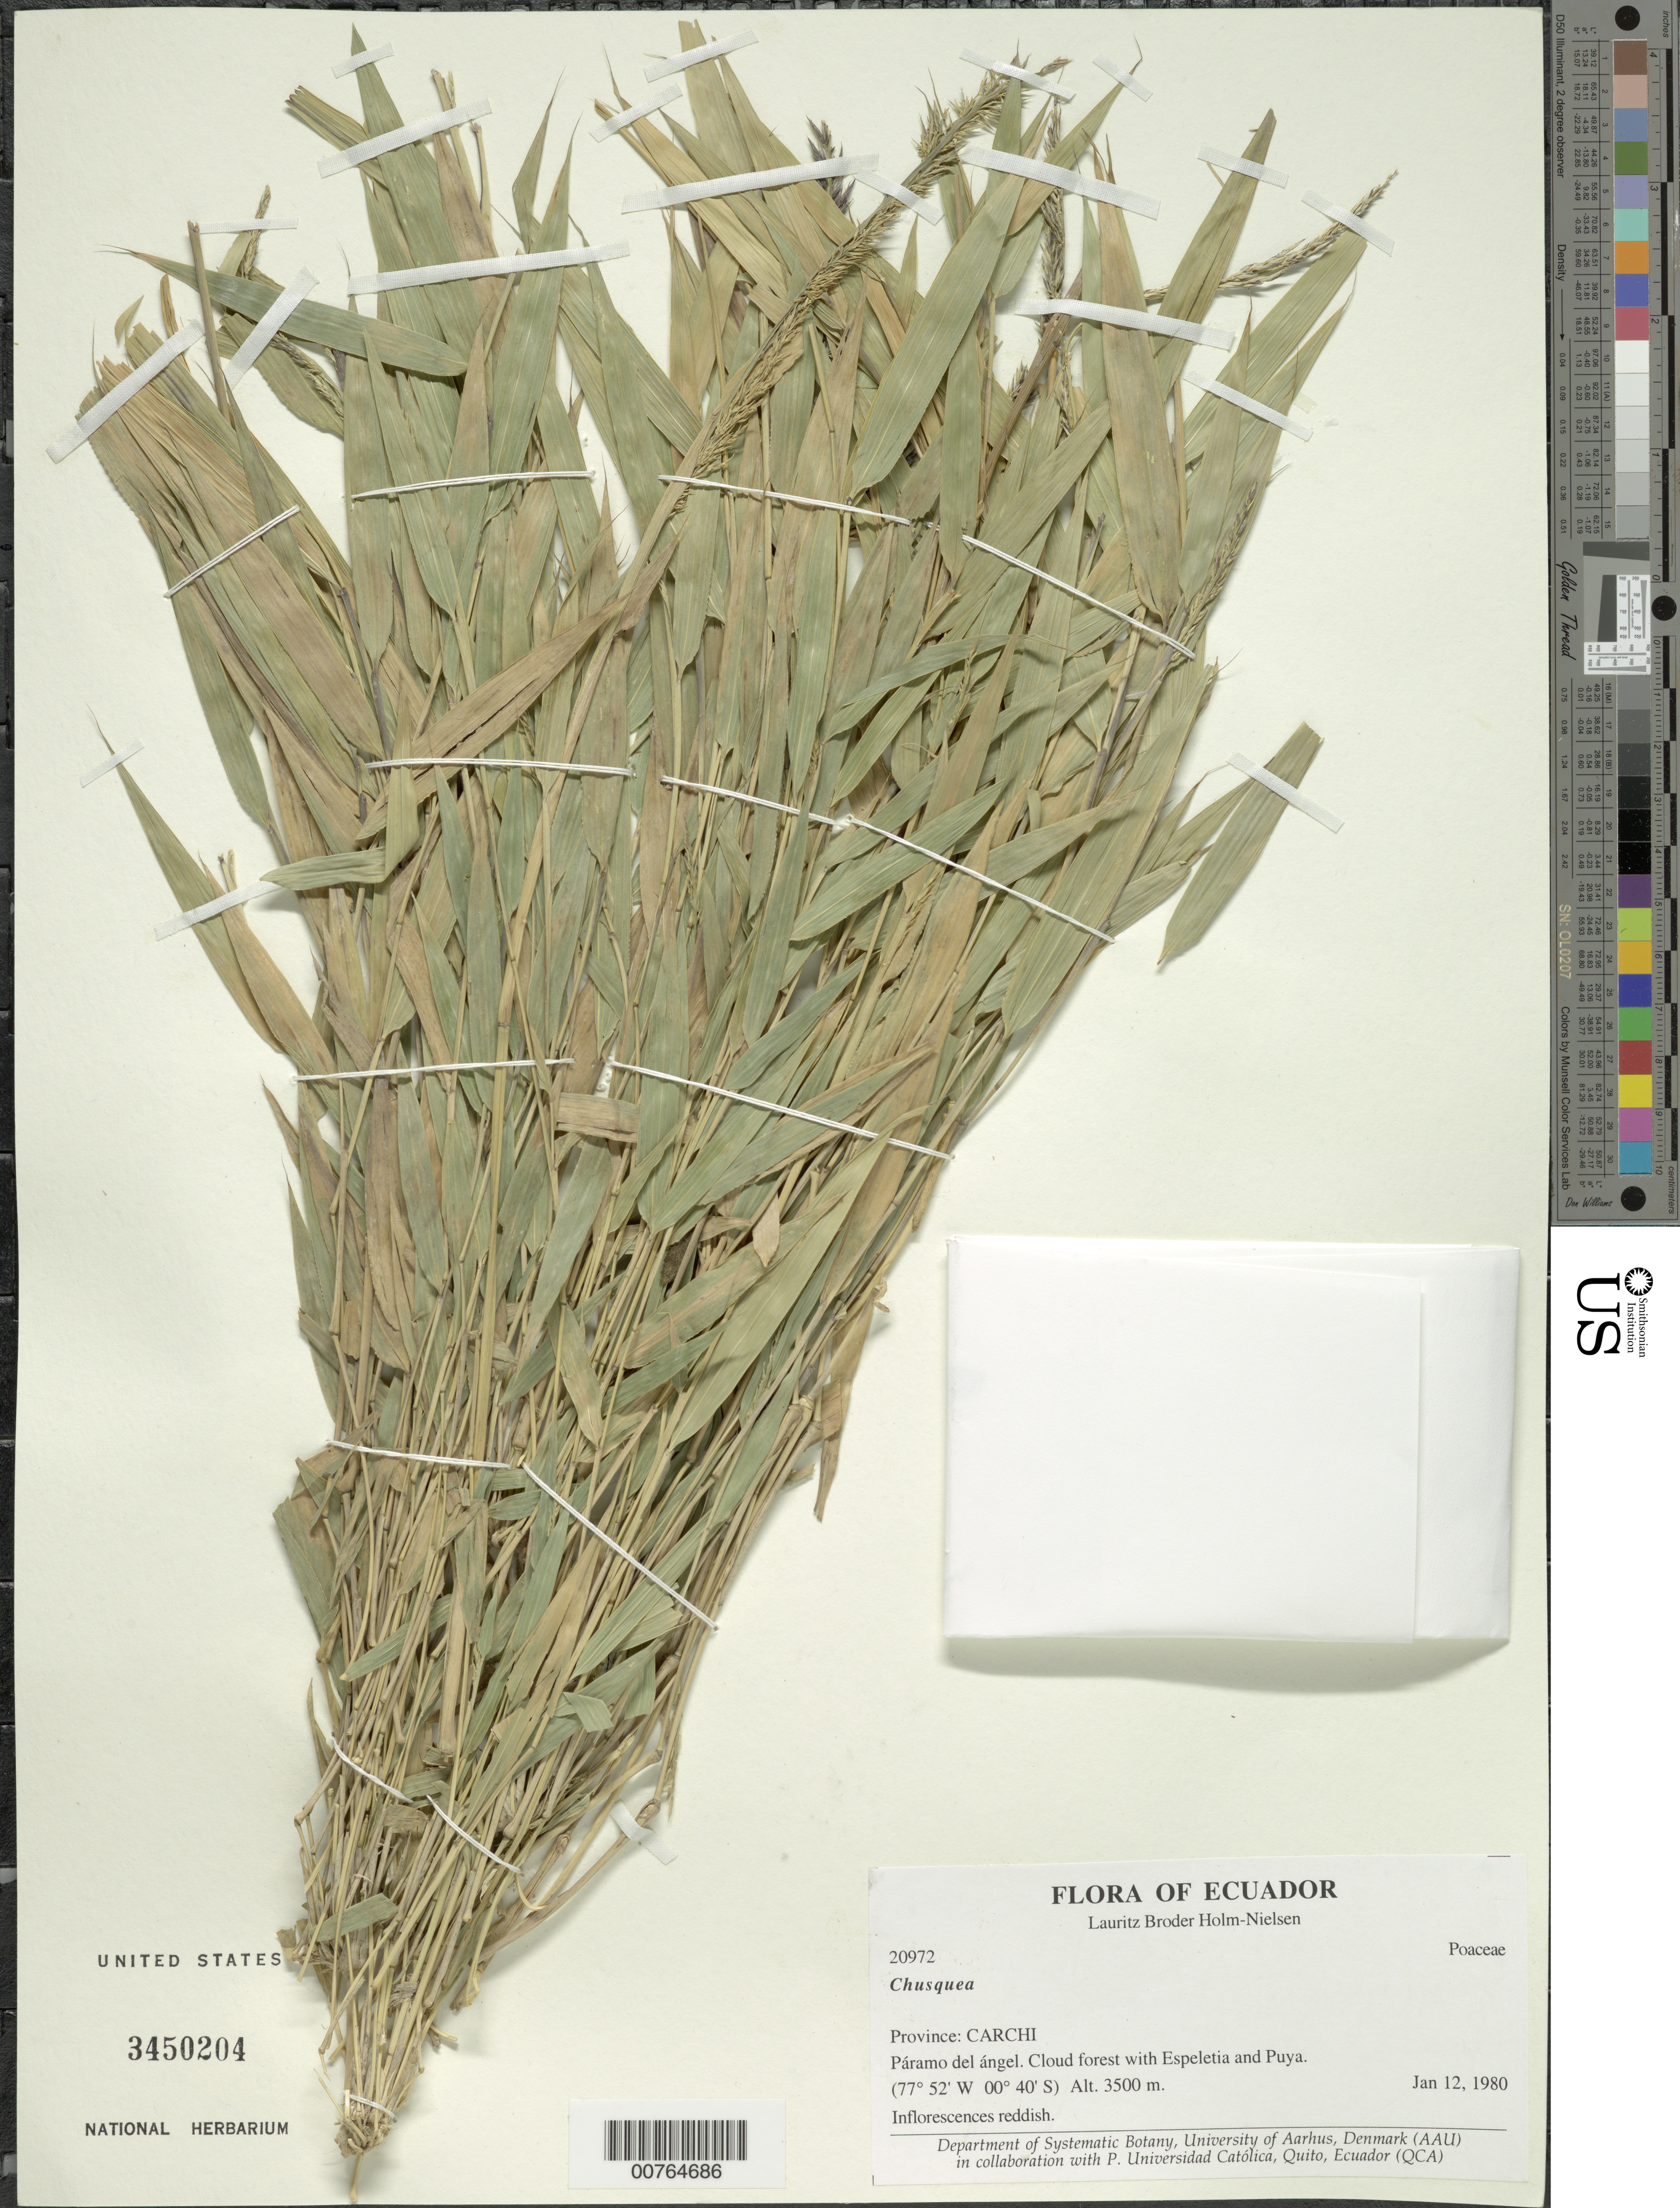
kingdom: Plantae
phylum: Tracheophyta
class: Liliopsida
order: Poales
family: Poaceae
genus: Chusquea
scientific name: Chusquea sp.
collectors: L. B. Holm-Nielsen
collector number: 20972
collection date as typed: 12 Jan 1980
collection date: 1980-01-12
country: Ecuador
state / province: Carchi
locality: Páramo del Angel.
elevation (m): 3500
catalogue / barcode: US 3450204